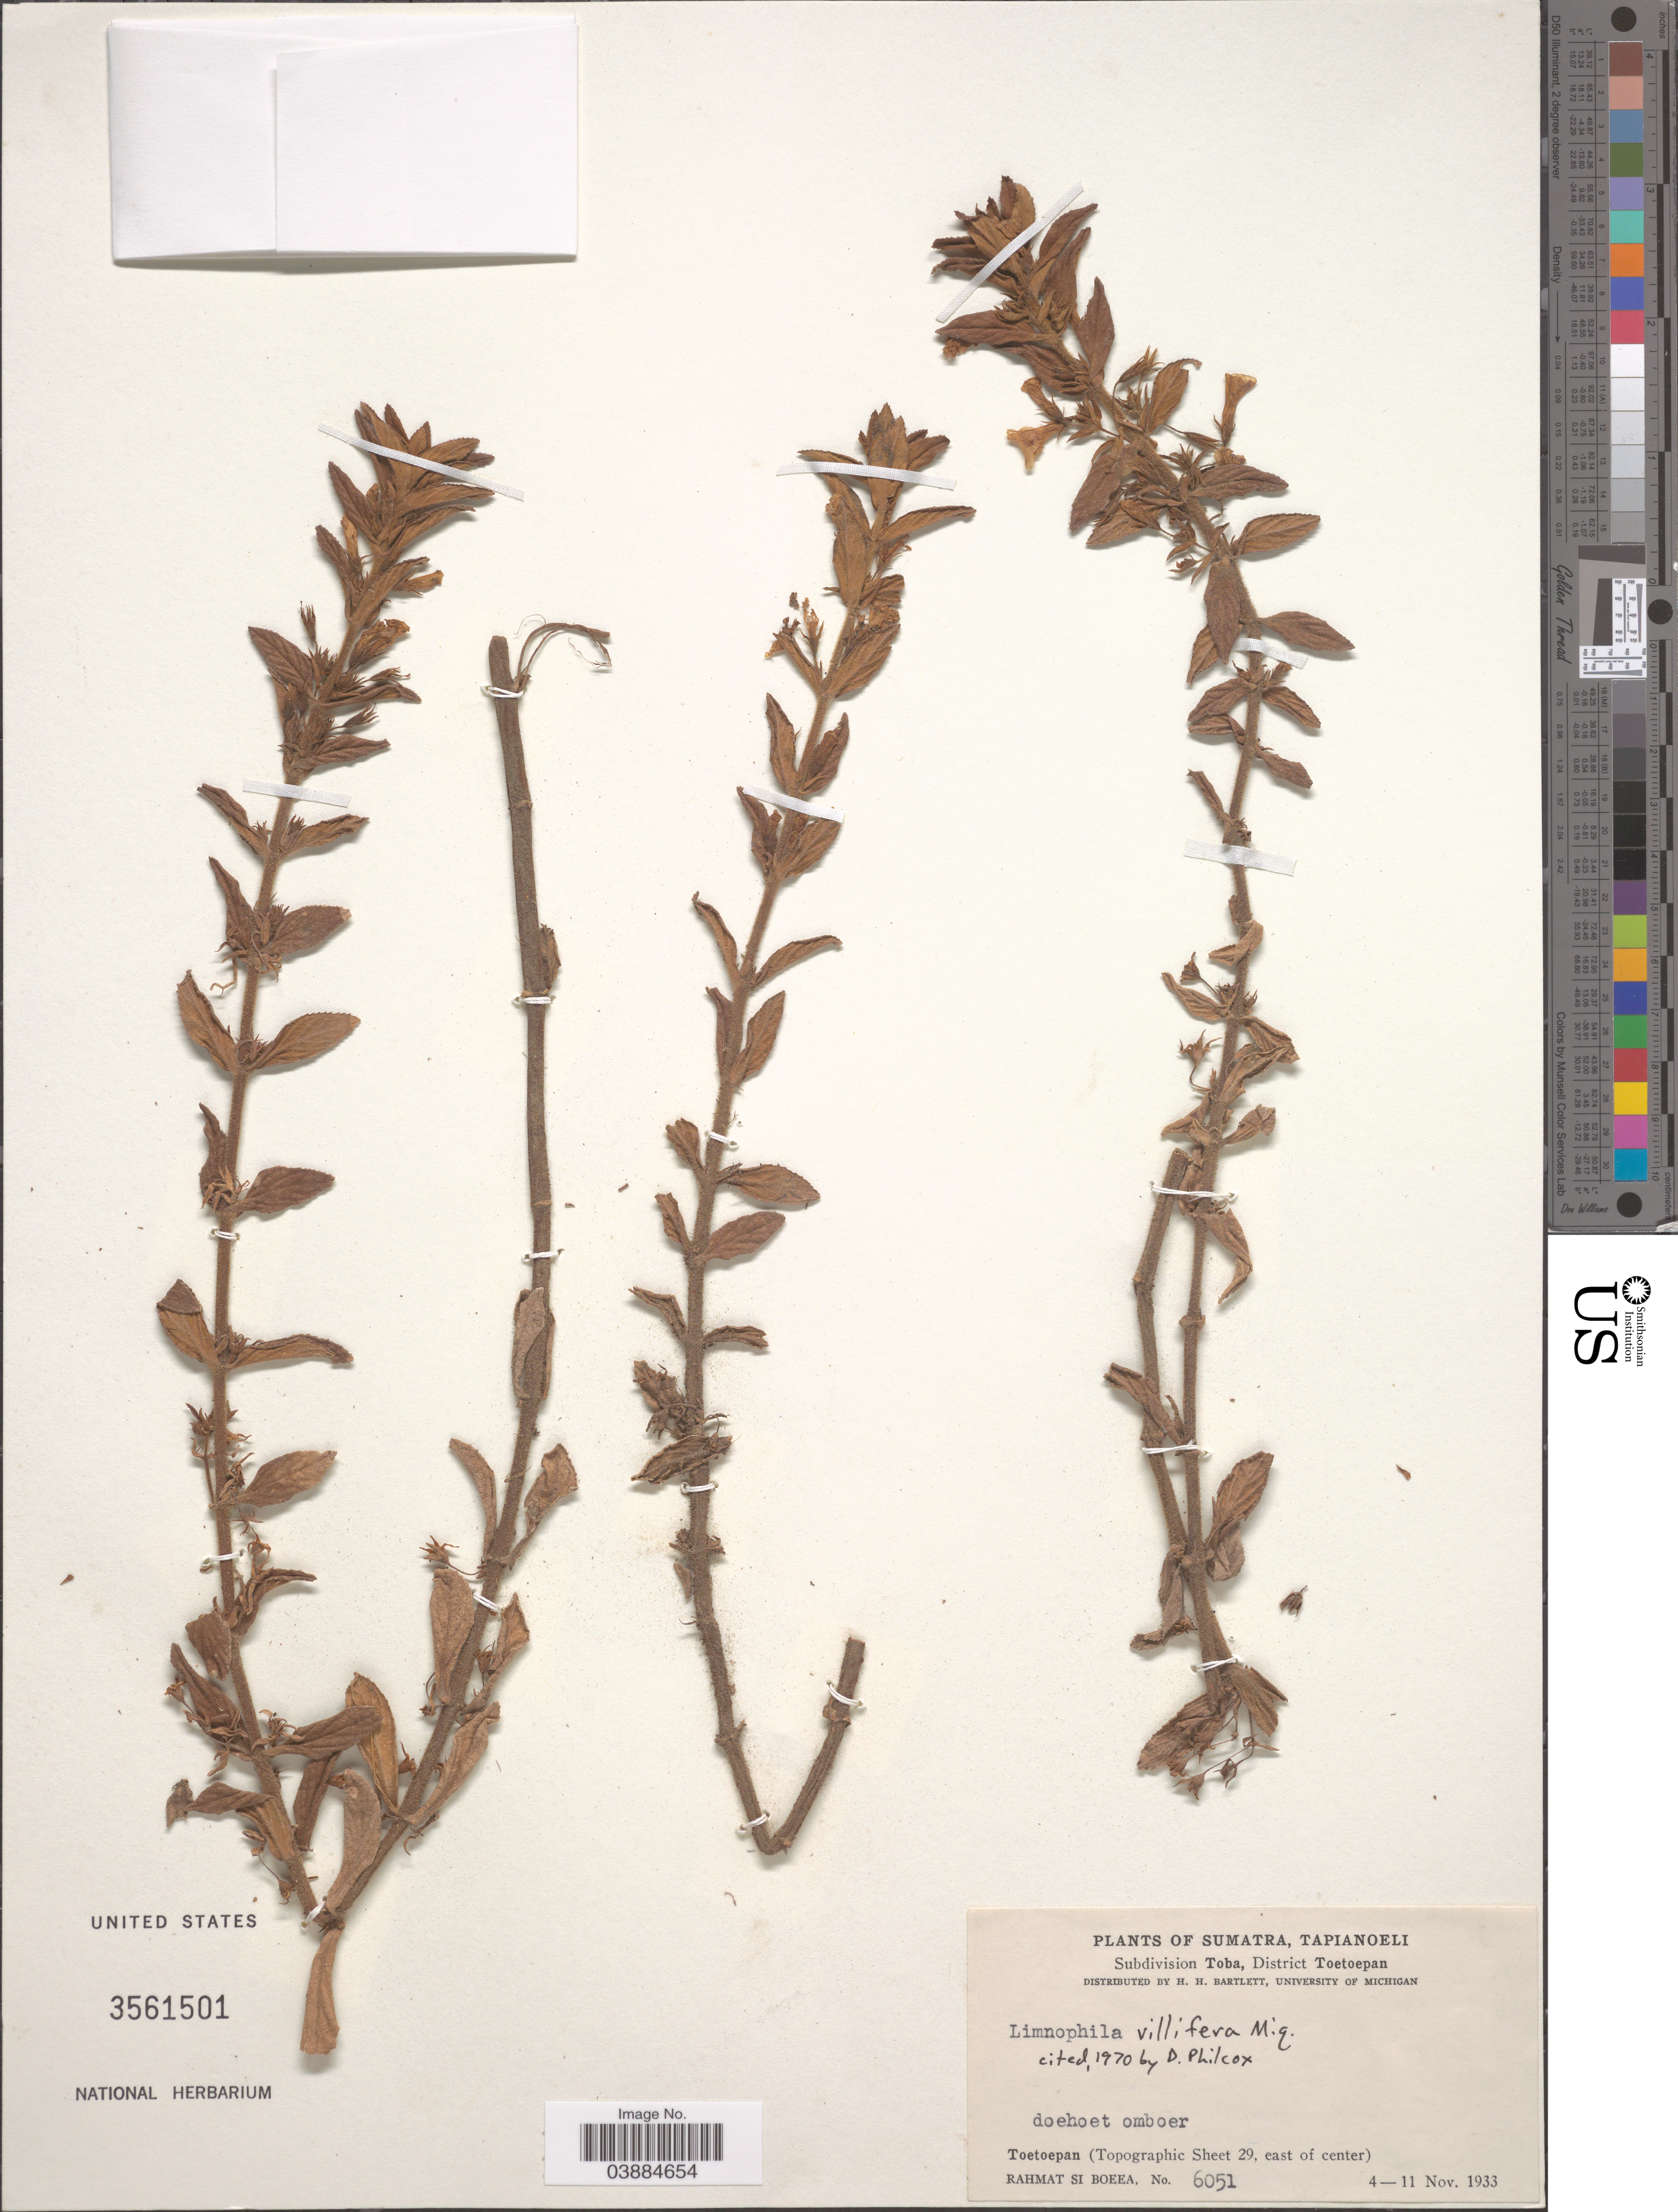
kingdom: Plantae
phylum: Tracheophyta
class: Magnoliopsida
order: Lamiales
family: Plantaginaceae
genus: Limnophila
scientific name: Limnophila villifera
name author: Miq.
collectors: Rahmat Si Boeea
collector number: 6051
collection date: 1933-11-04/1933-11-11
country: Indonesia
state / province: Sumatra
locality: Tapianoeli. Subdivision Toba, District Toetoepan. Toetoepan (Topographic Sheet 29, east of center).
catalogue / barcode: US 3561501